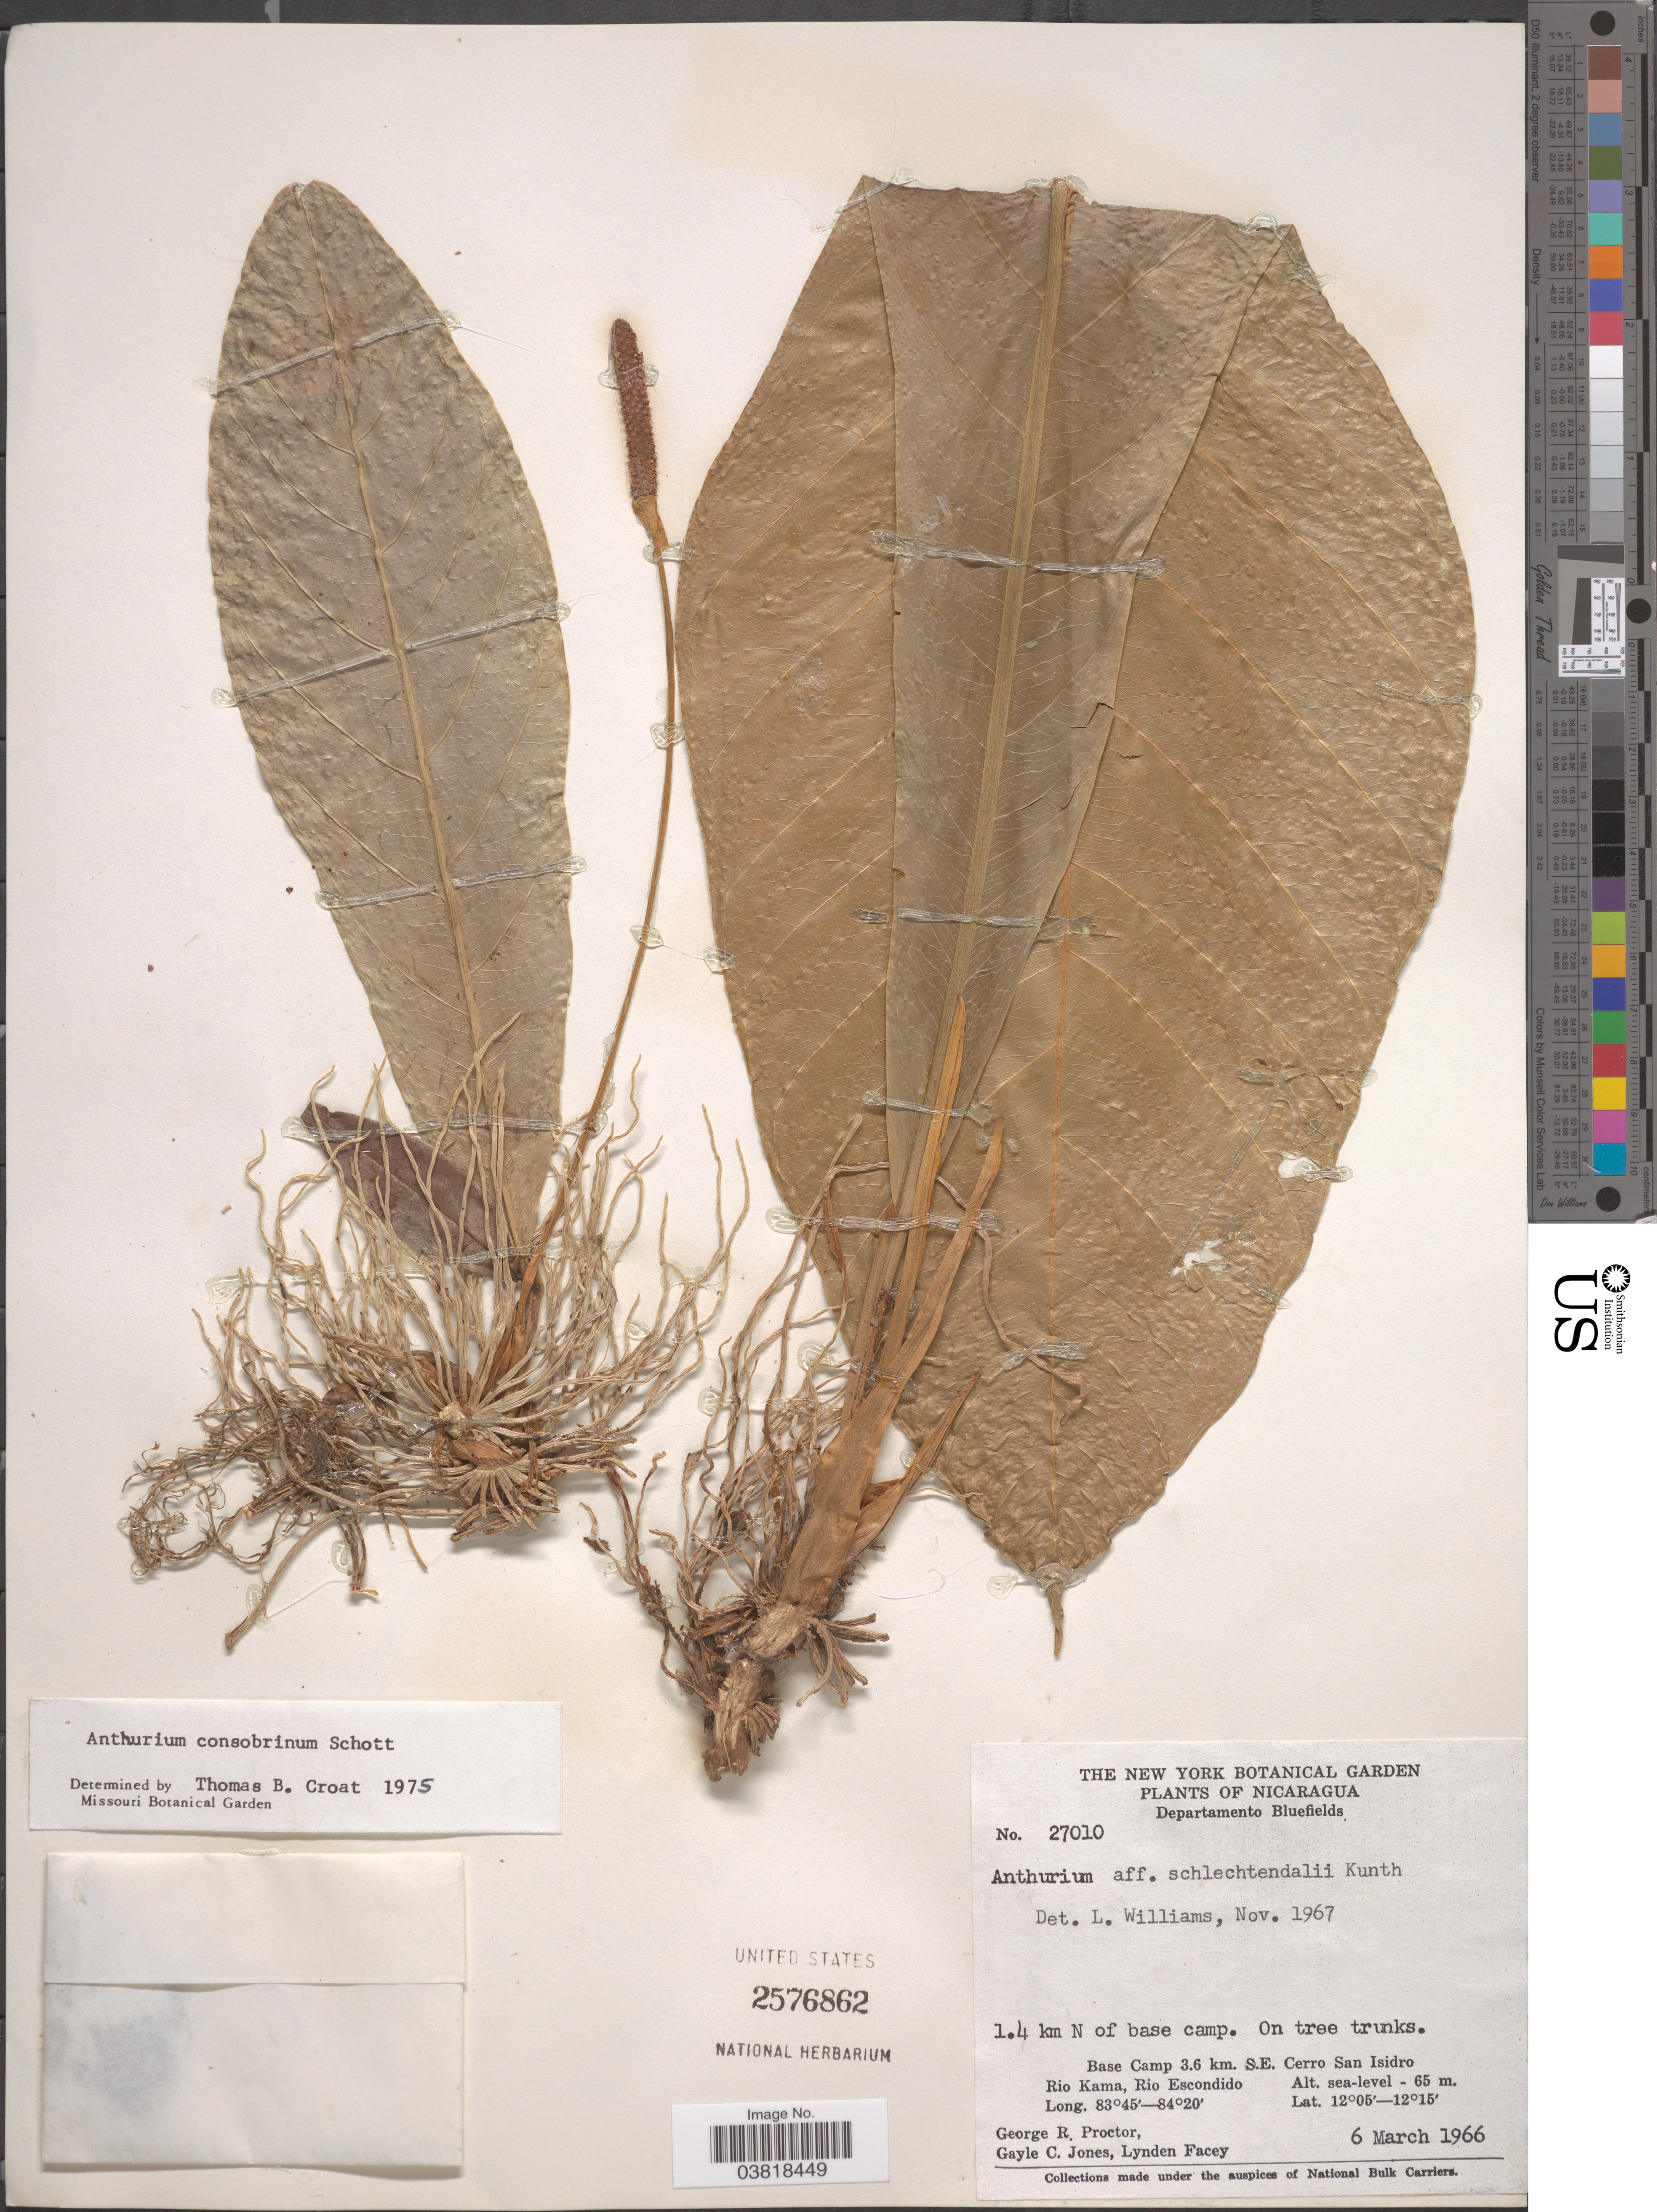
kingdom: Plantae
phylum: Tracheophyta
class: Liliopsida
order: Alismatales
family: Araceae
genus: Anthurium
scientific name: Anthurium consobrinum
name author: Schott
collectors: G. R. Proctor, G. C. Jones & L. Facey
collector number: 27010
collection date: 1966-03-06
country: Nicaragua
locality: Departamento Bluefields. 1.4 km N of base camp. Base Camp 3.6 km. S.E. Cerro San Isidro. Rio Kama, Rio Escondido.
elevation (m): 0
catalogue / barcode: US 2576862